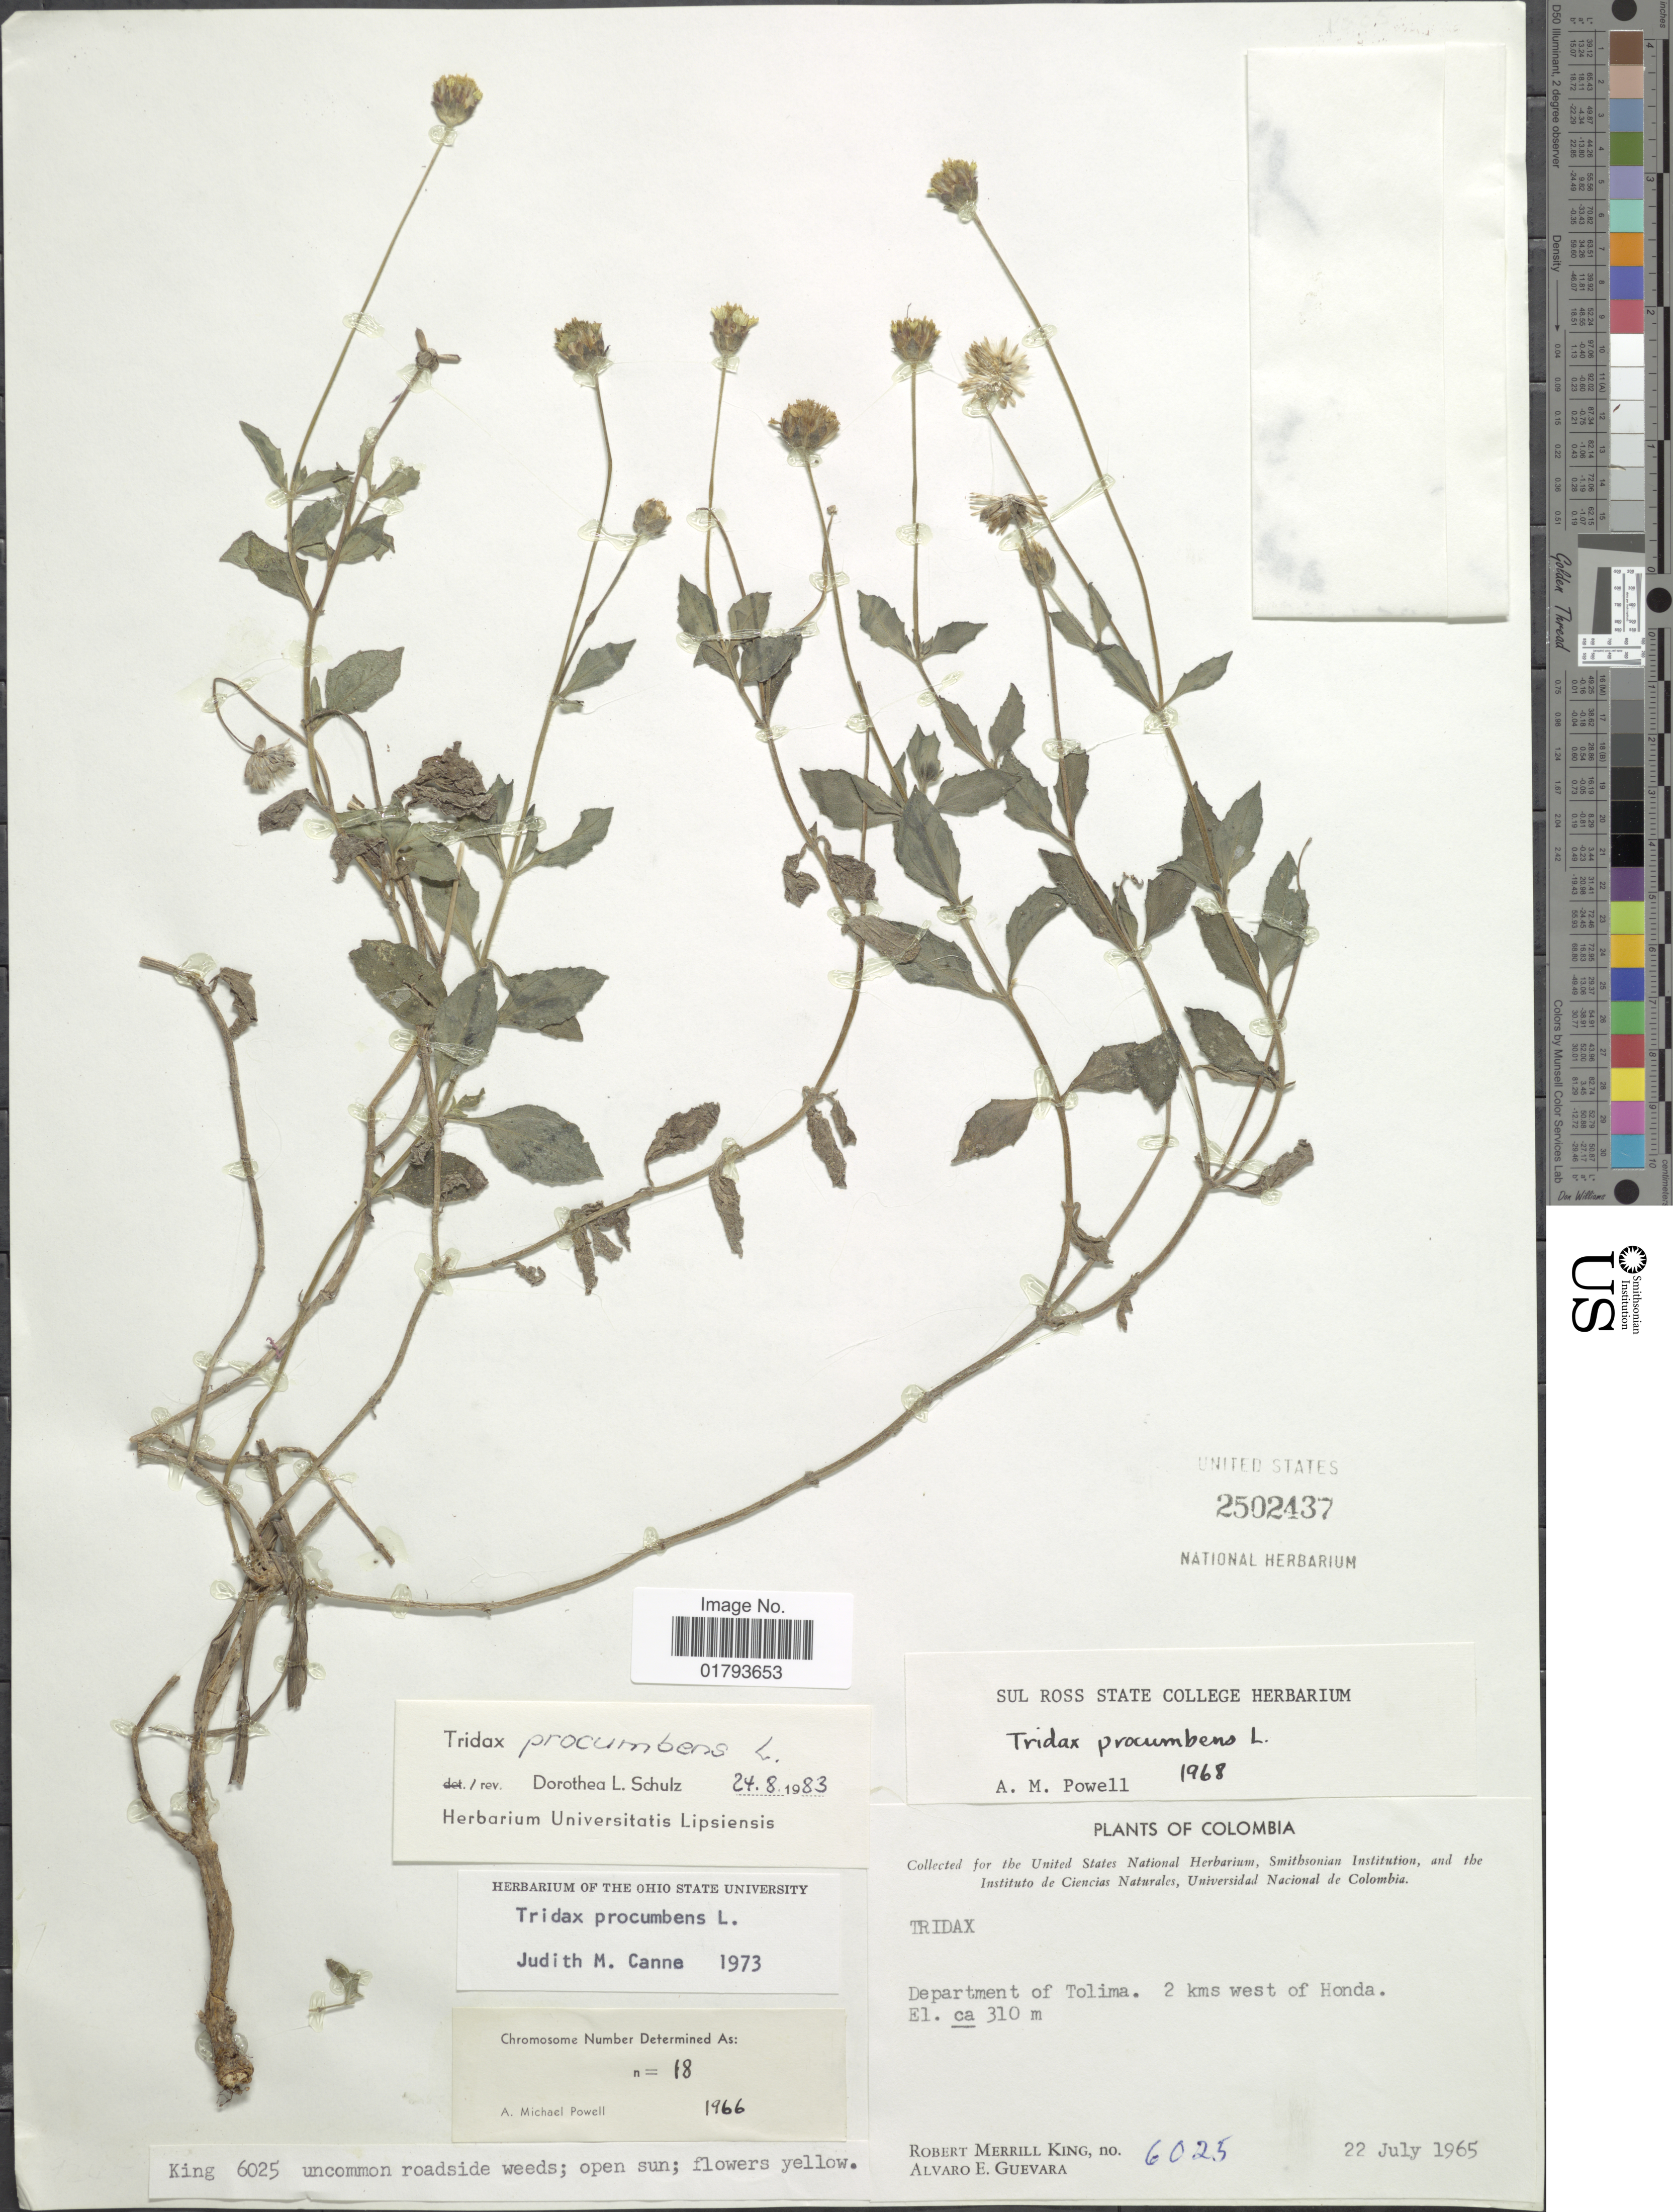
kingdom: Plantae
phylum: Tracheophyta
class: Magnoliopsida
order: Asterales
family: Asteraceae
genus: Tridax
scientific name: Tridax procumbens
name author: L.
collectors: R. M. King & A. E. Guevara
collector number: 6025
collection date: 1965-07-22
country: Colombia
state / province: Tolima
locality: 2 kms west of Honda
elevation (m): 310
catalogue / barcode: US 2502437